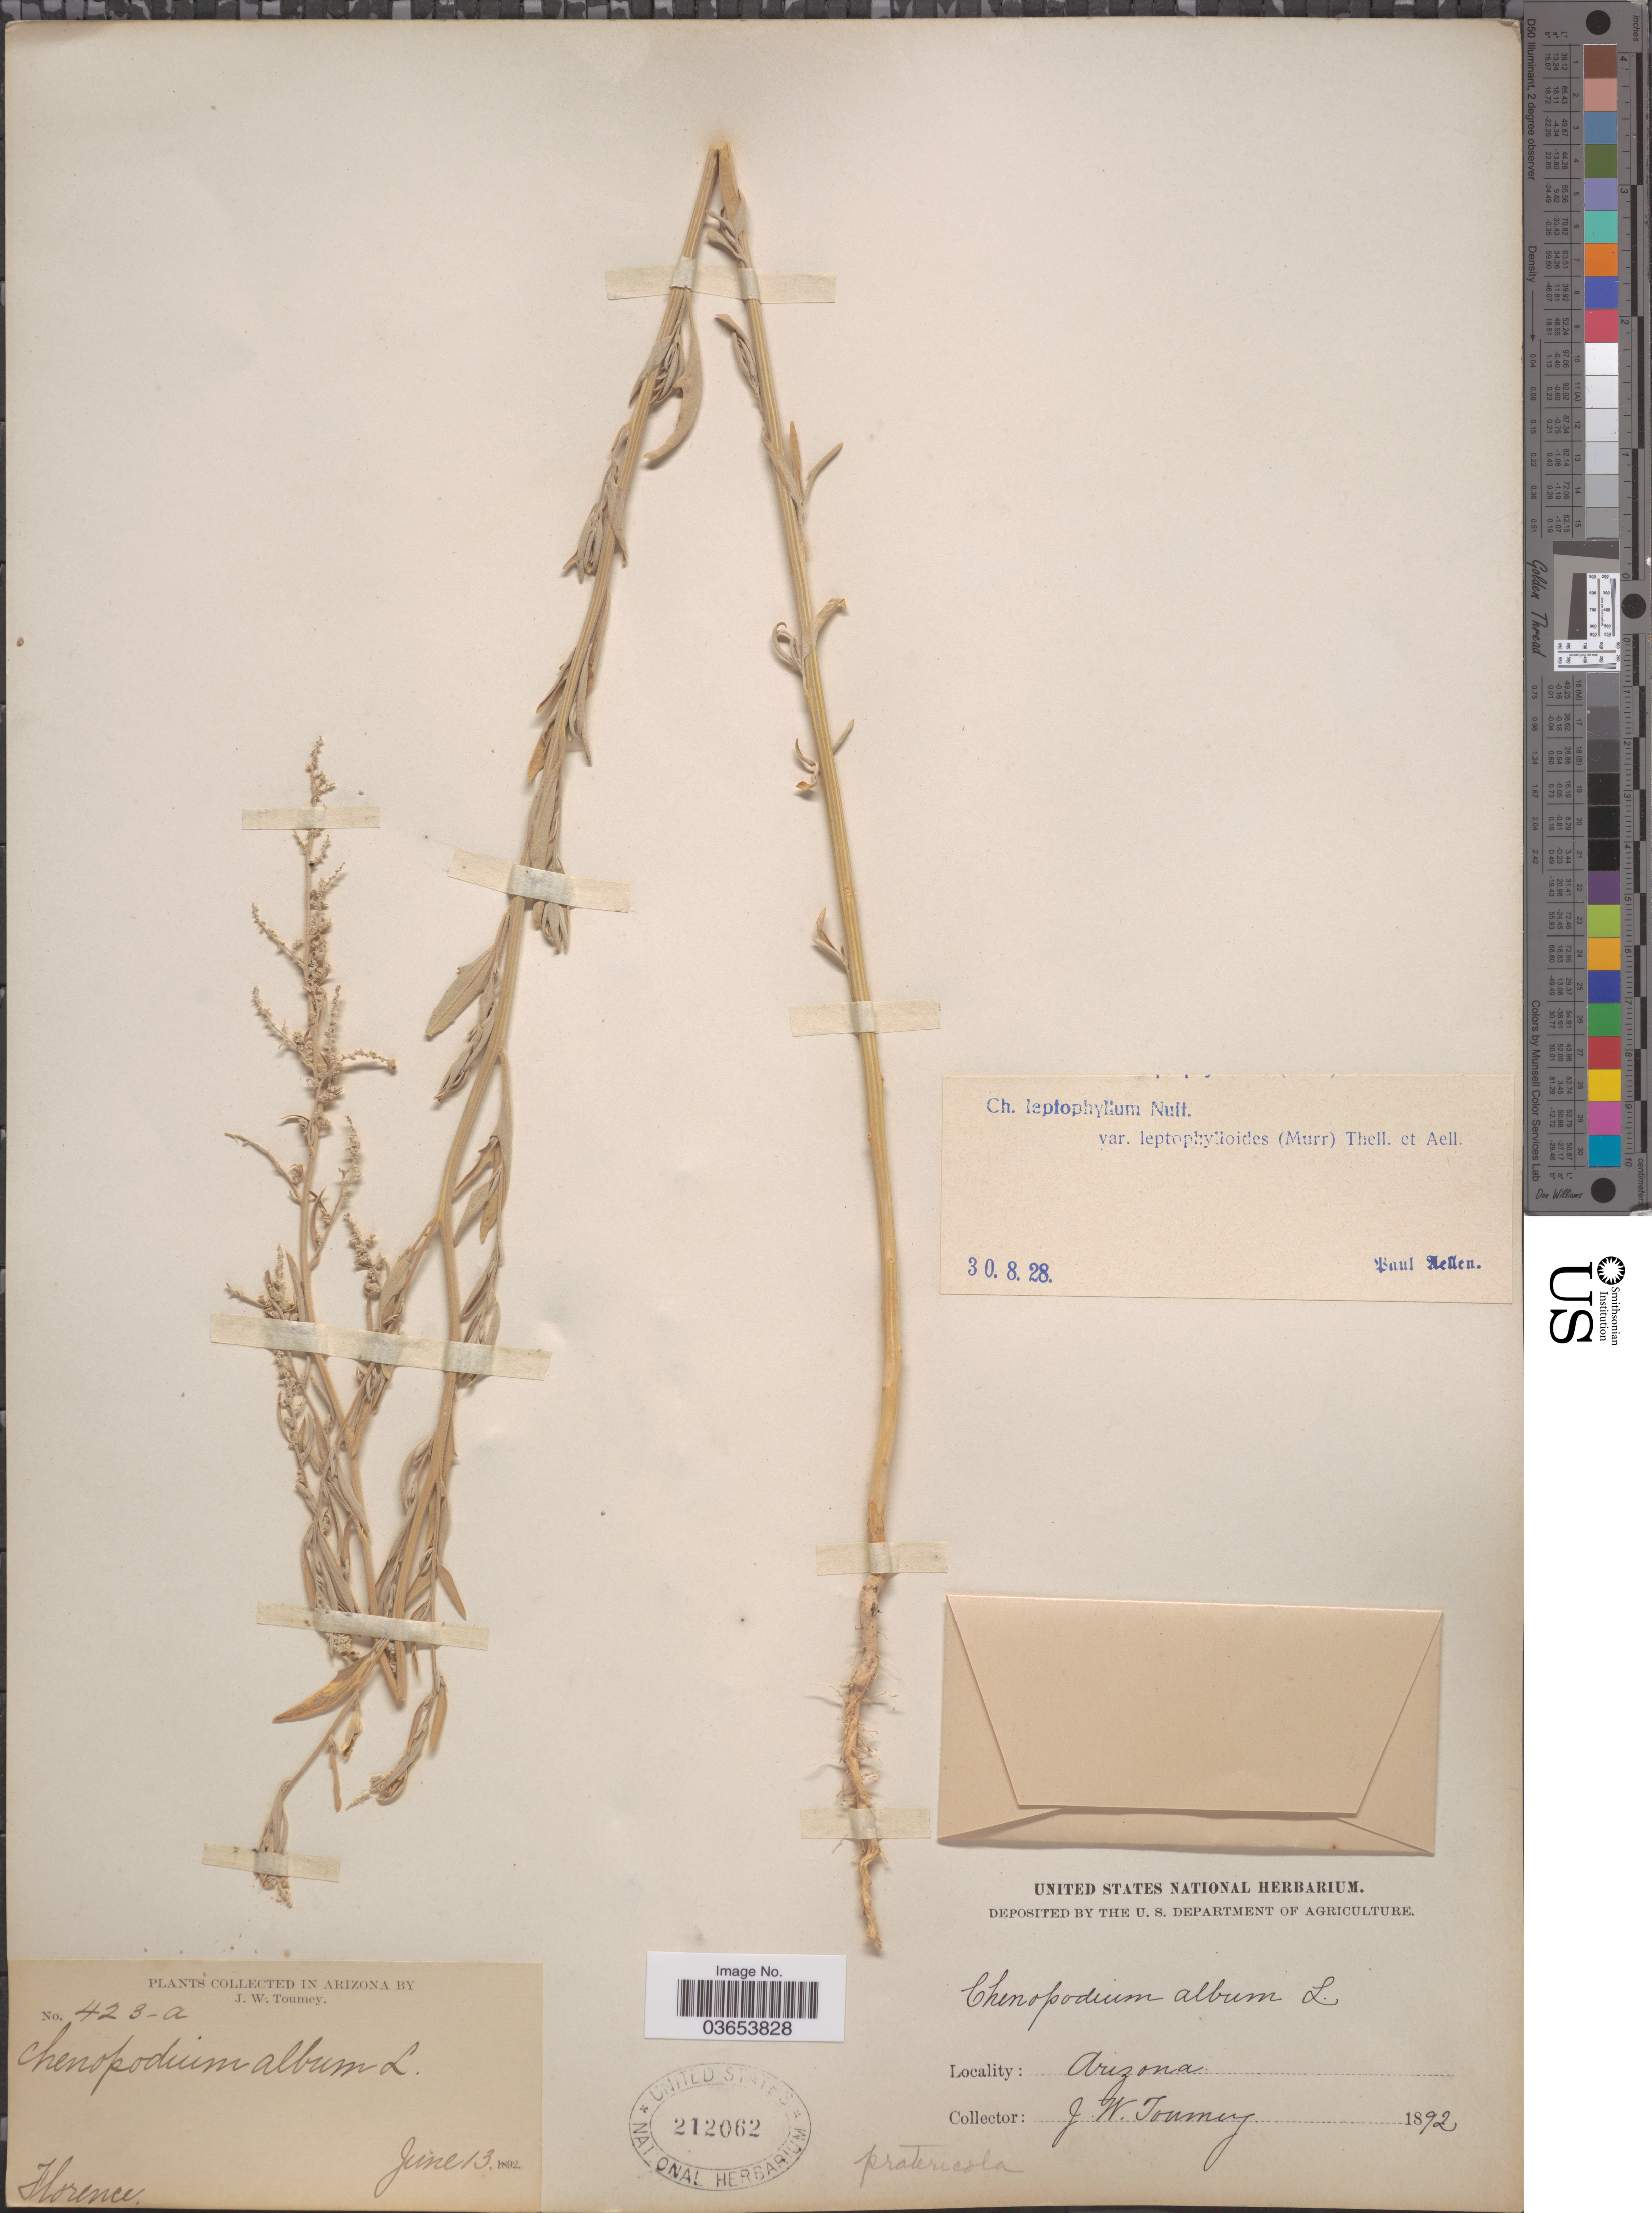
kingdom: Plantae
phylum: Tracheophyta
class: Magnoliopsida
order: Caryophyllales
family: Amaranthaceae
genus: Chenopodium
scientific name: Chenopodium pratericola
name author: Rydb.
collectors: J. W. Toumey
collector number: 423-a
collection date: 1892-06-13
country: United States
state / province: Arizona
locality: Florence.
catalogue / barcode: US 212062